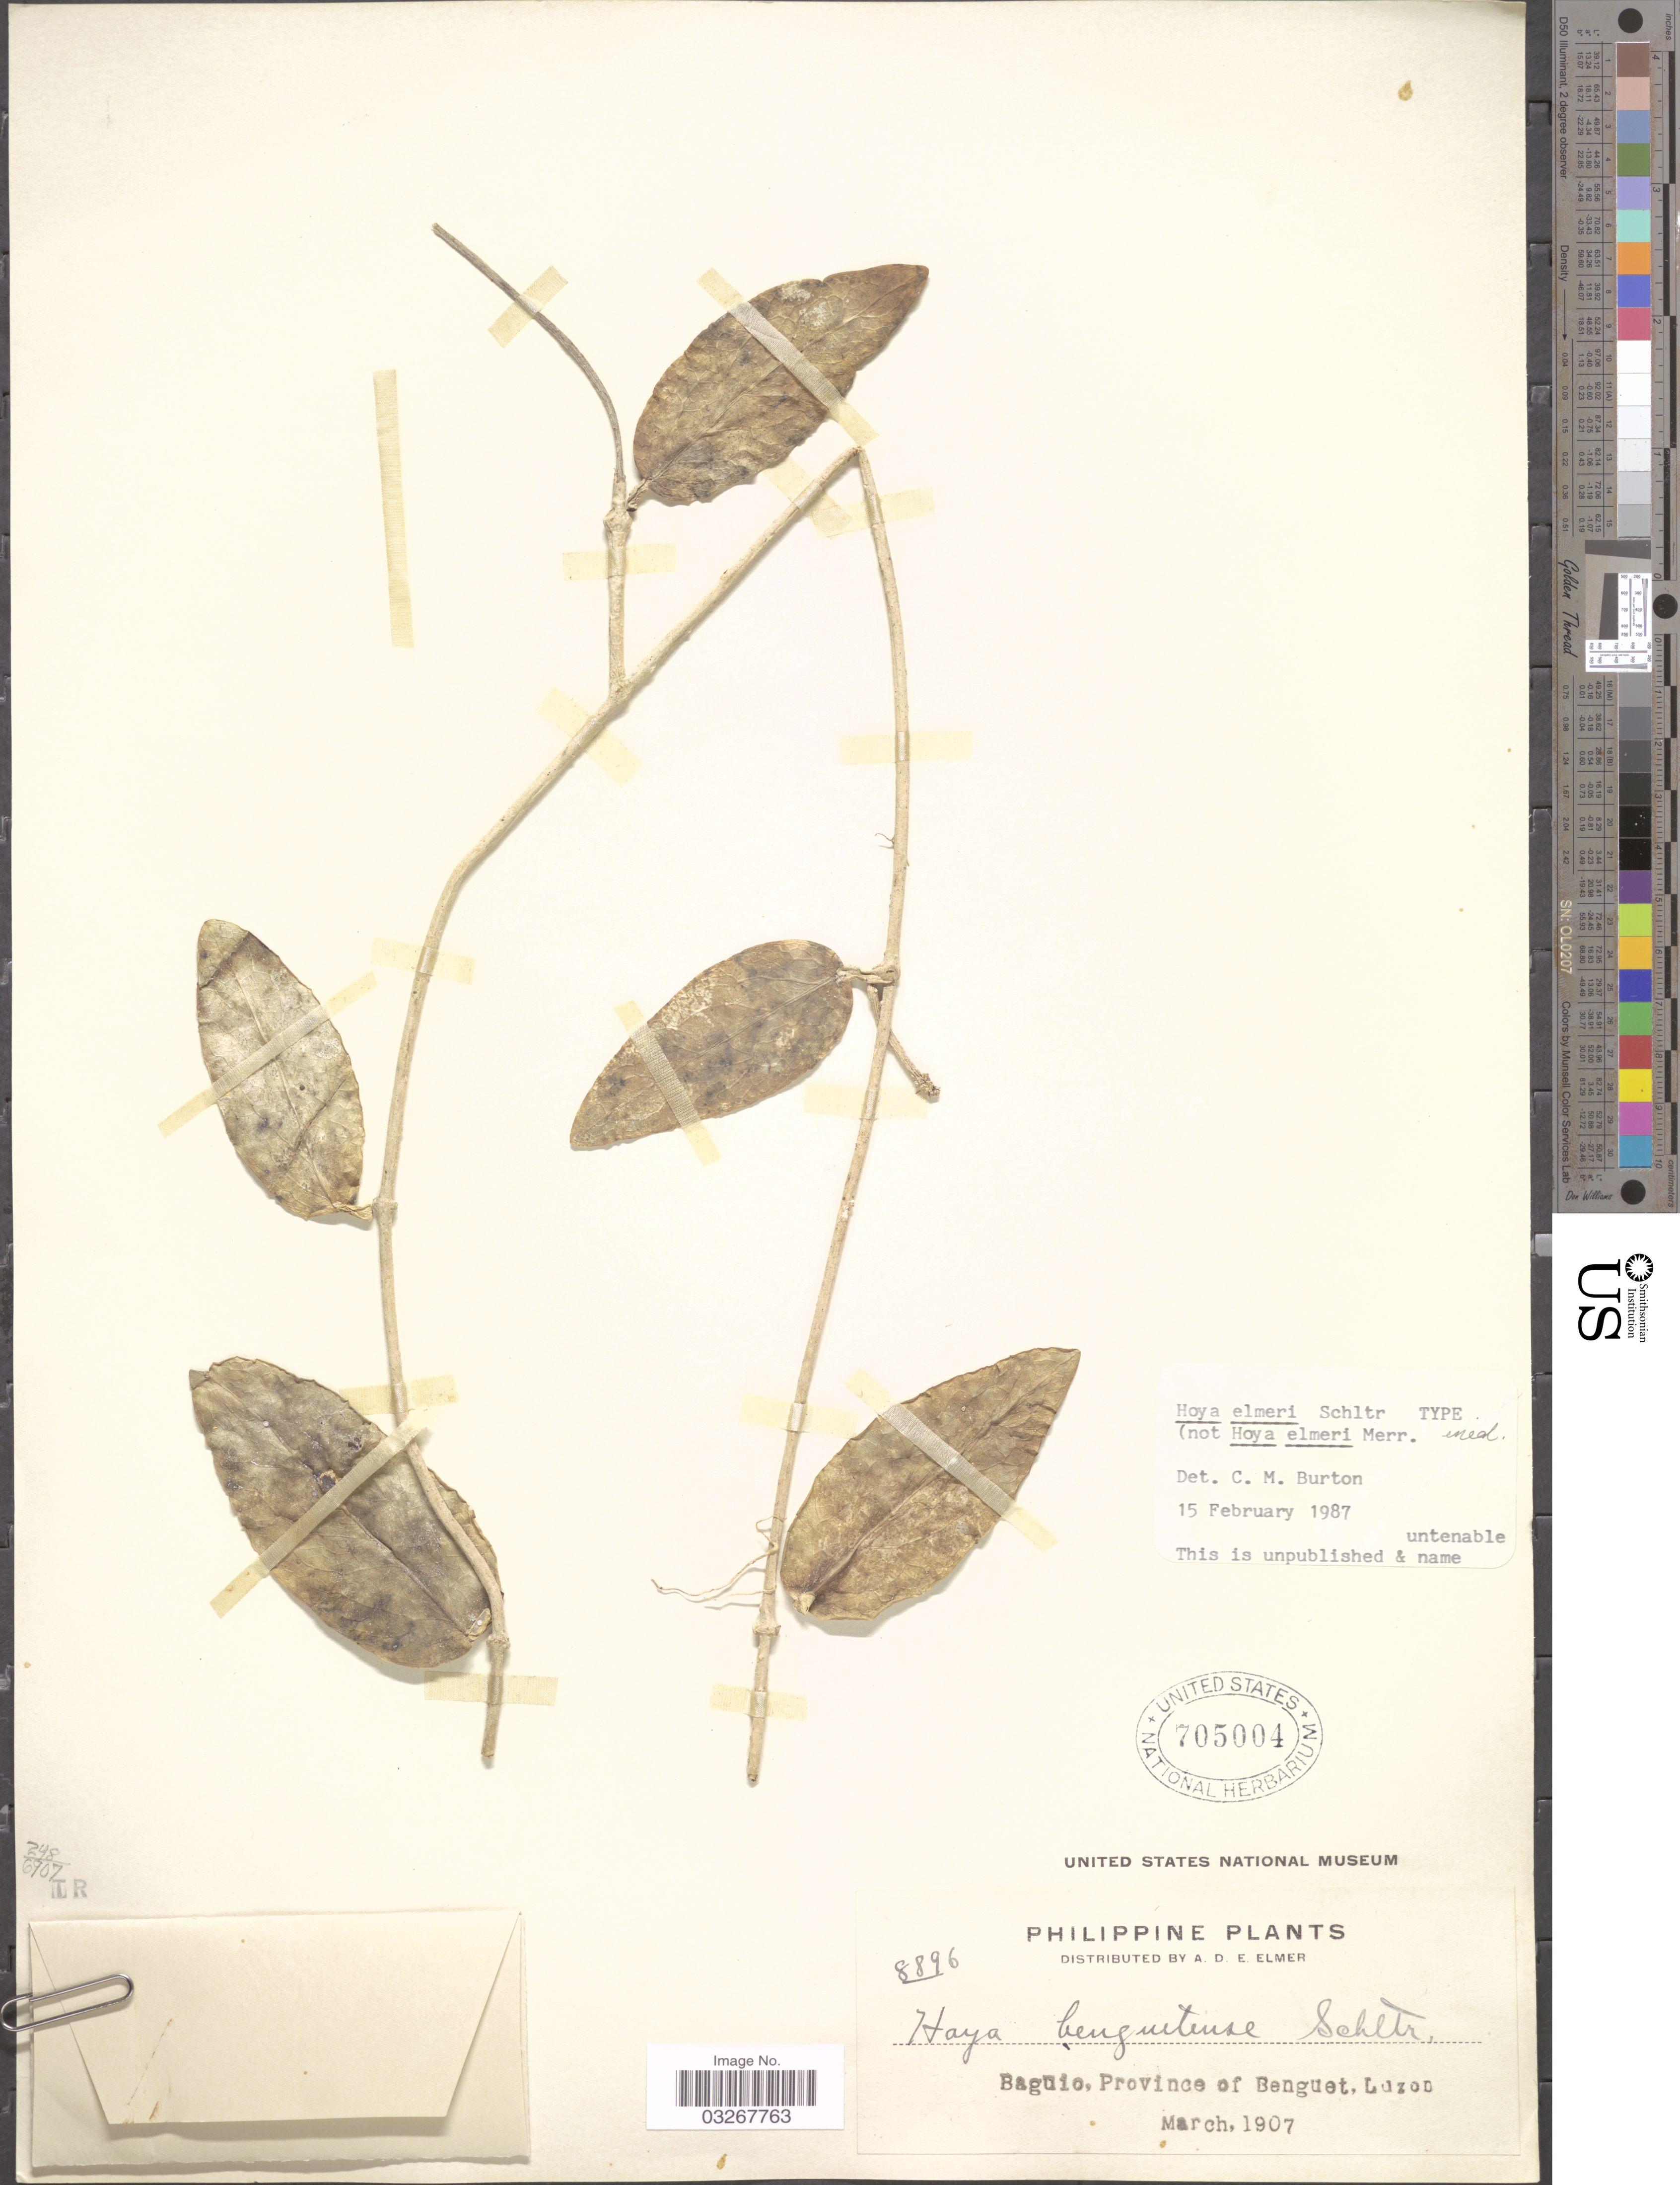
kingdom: Plantae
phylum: Tracheophyta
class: Magnoliopsida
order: Gentianales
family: Apocynaceae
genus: Hoya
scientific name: Hoya benguetensis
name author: Schltr.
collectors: A. D. E. Elmer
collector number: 8896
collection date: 1907-03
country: Philippines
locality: Baguio, Province of Benguet, Luzon.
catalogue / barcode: US 705004